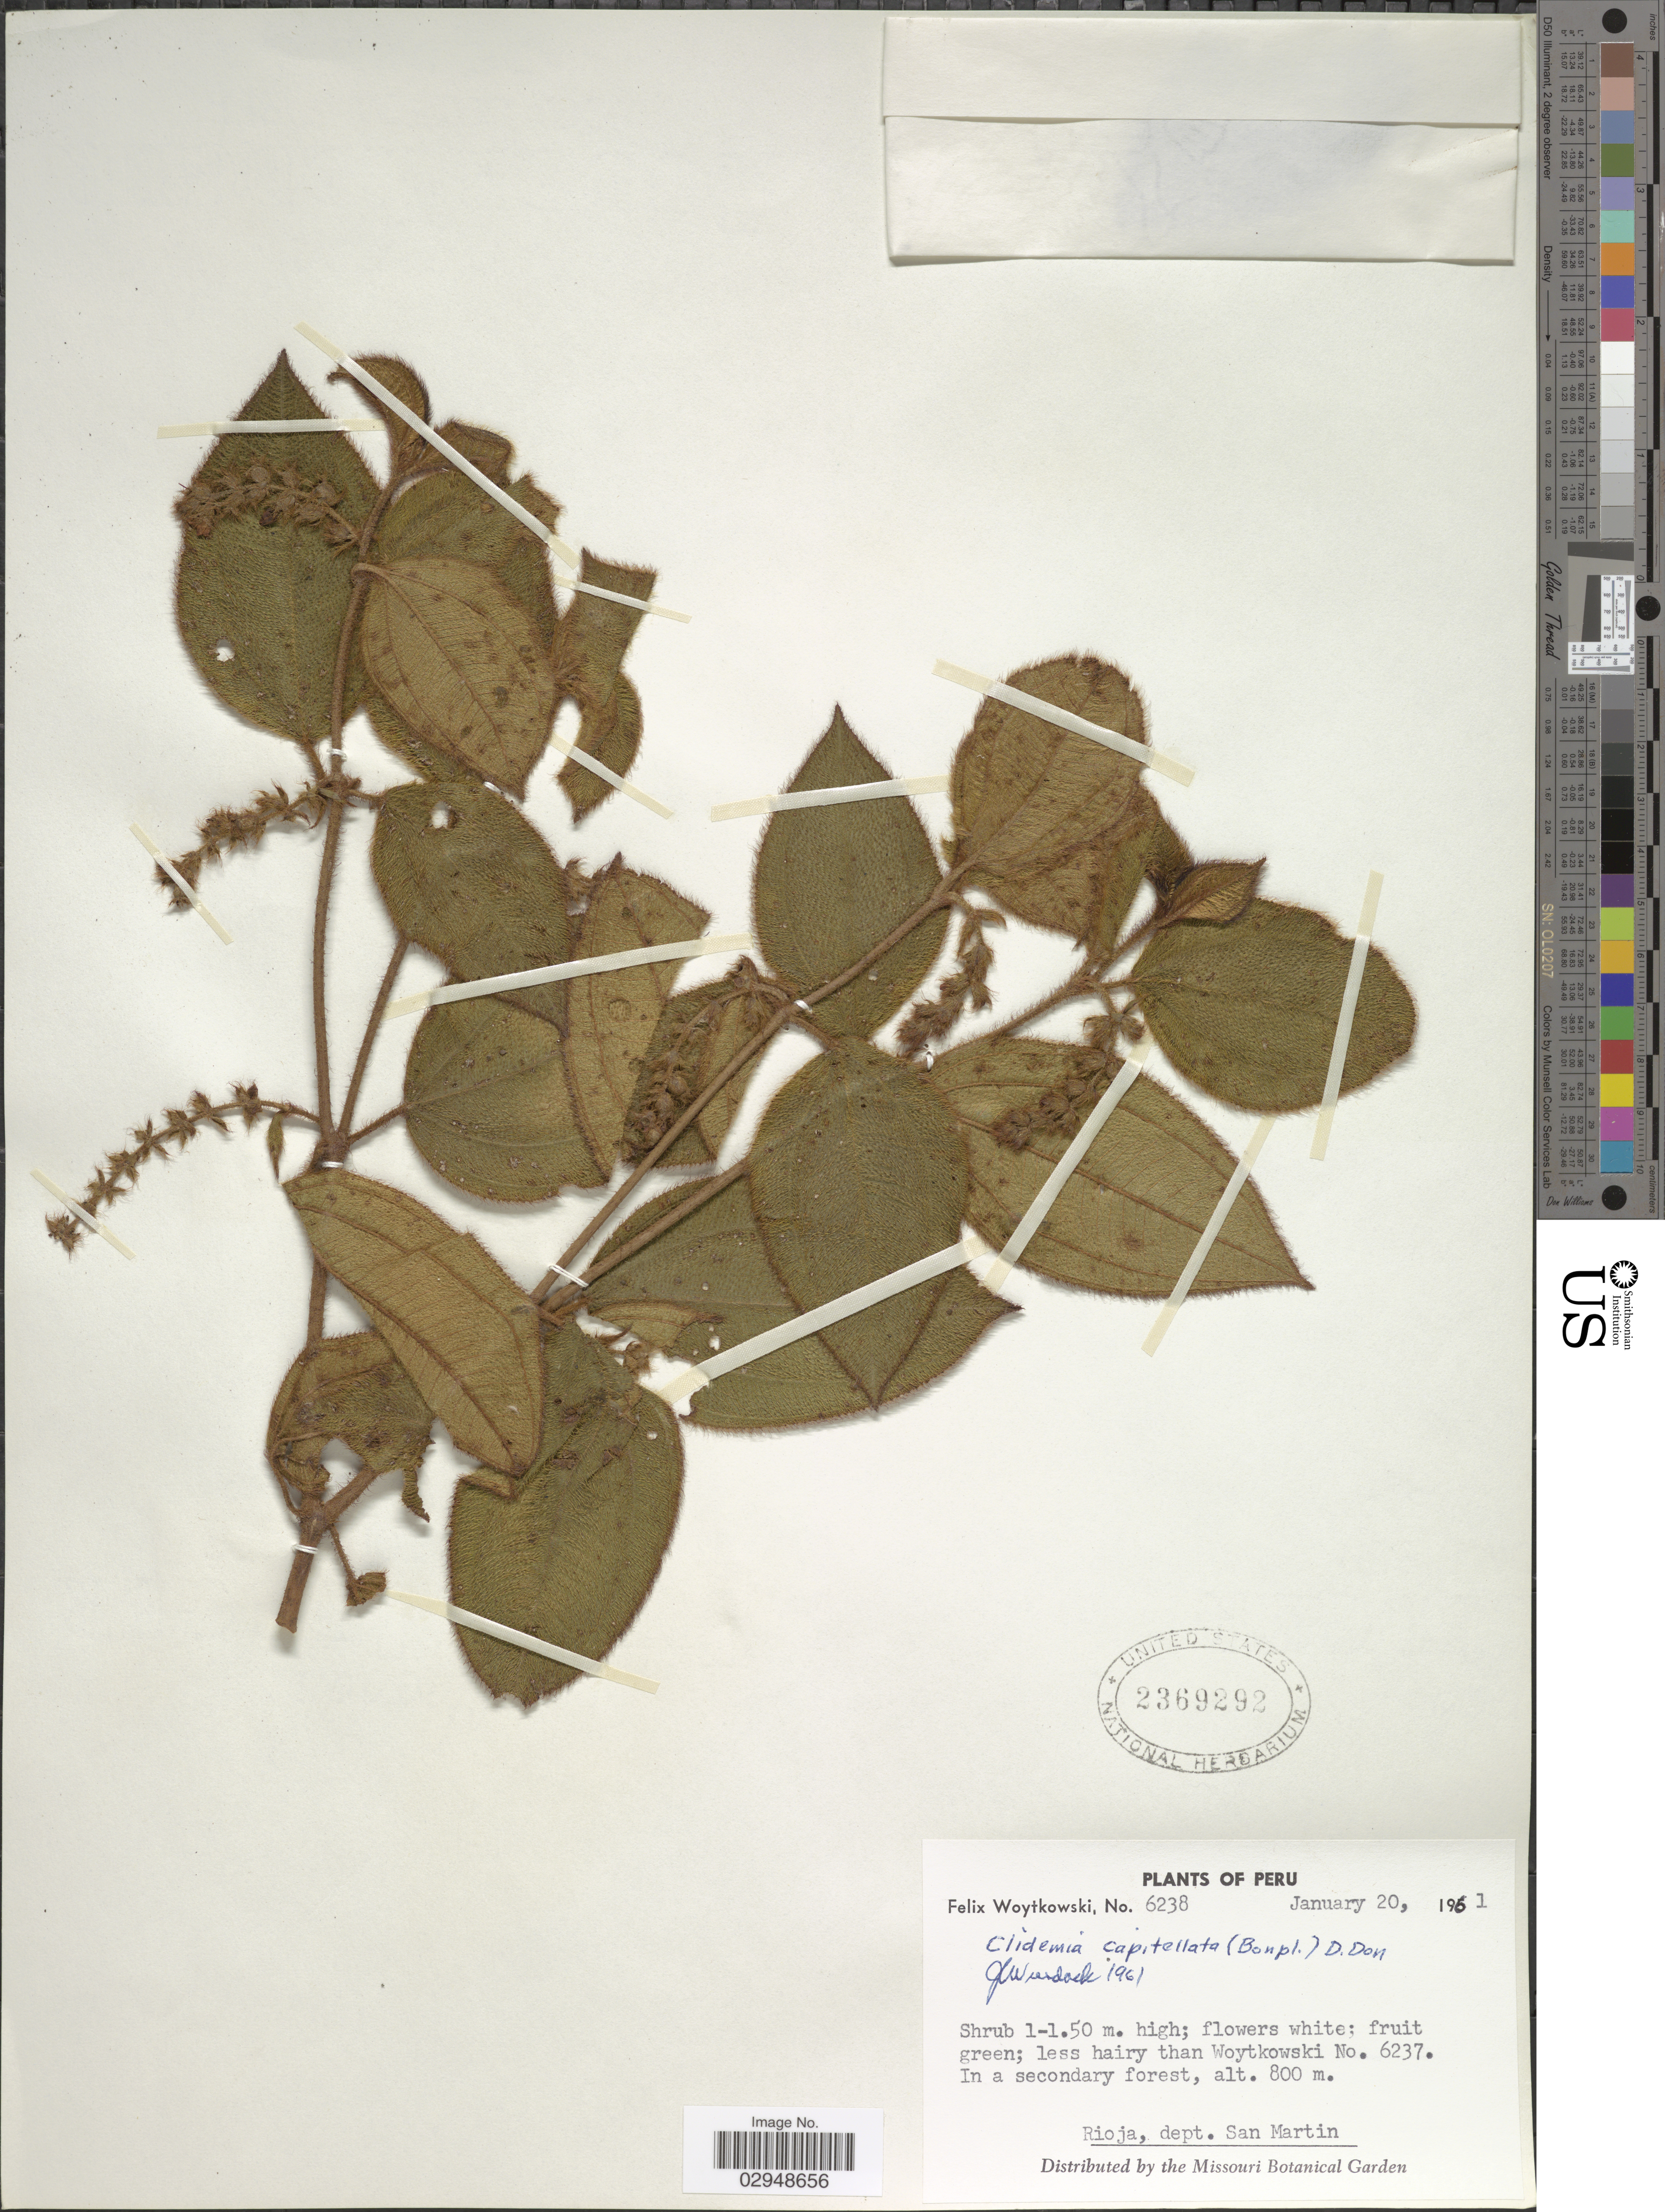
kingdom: Plantae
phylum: Tracheophyta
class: Magnoliopsida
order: Myrtales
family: Melastomataceae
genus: Clidemia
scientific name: Clidemia capitellata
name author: (Bonpl.) D. Don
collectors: F. Woytkowski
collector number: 6328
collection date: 1961-01-20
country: Peru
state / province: San Martín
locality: Rioja, dept. San Martin.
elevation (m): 800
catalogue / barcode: US 2369292